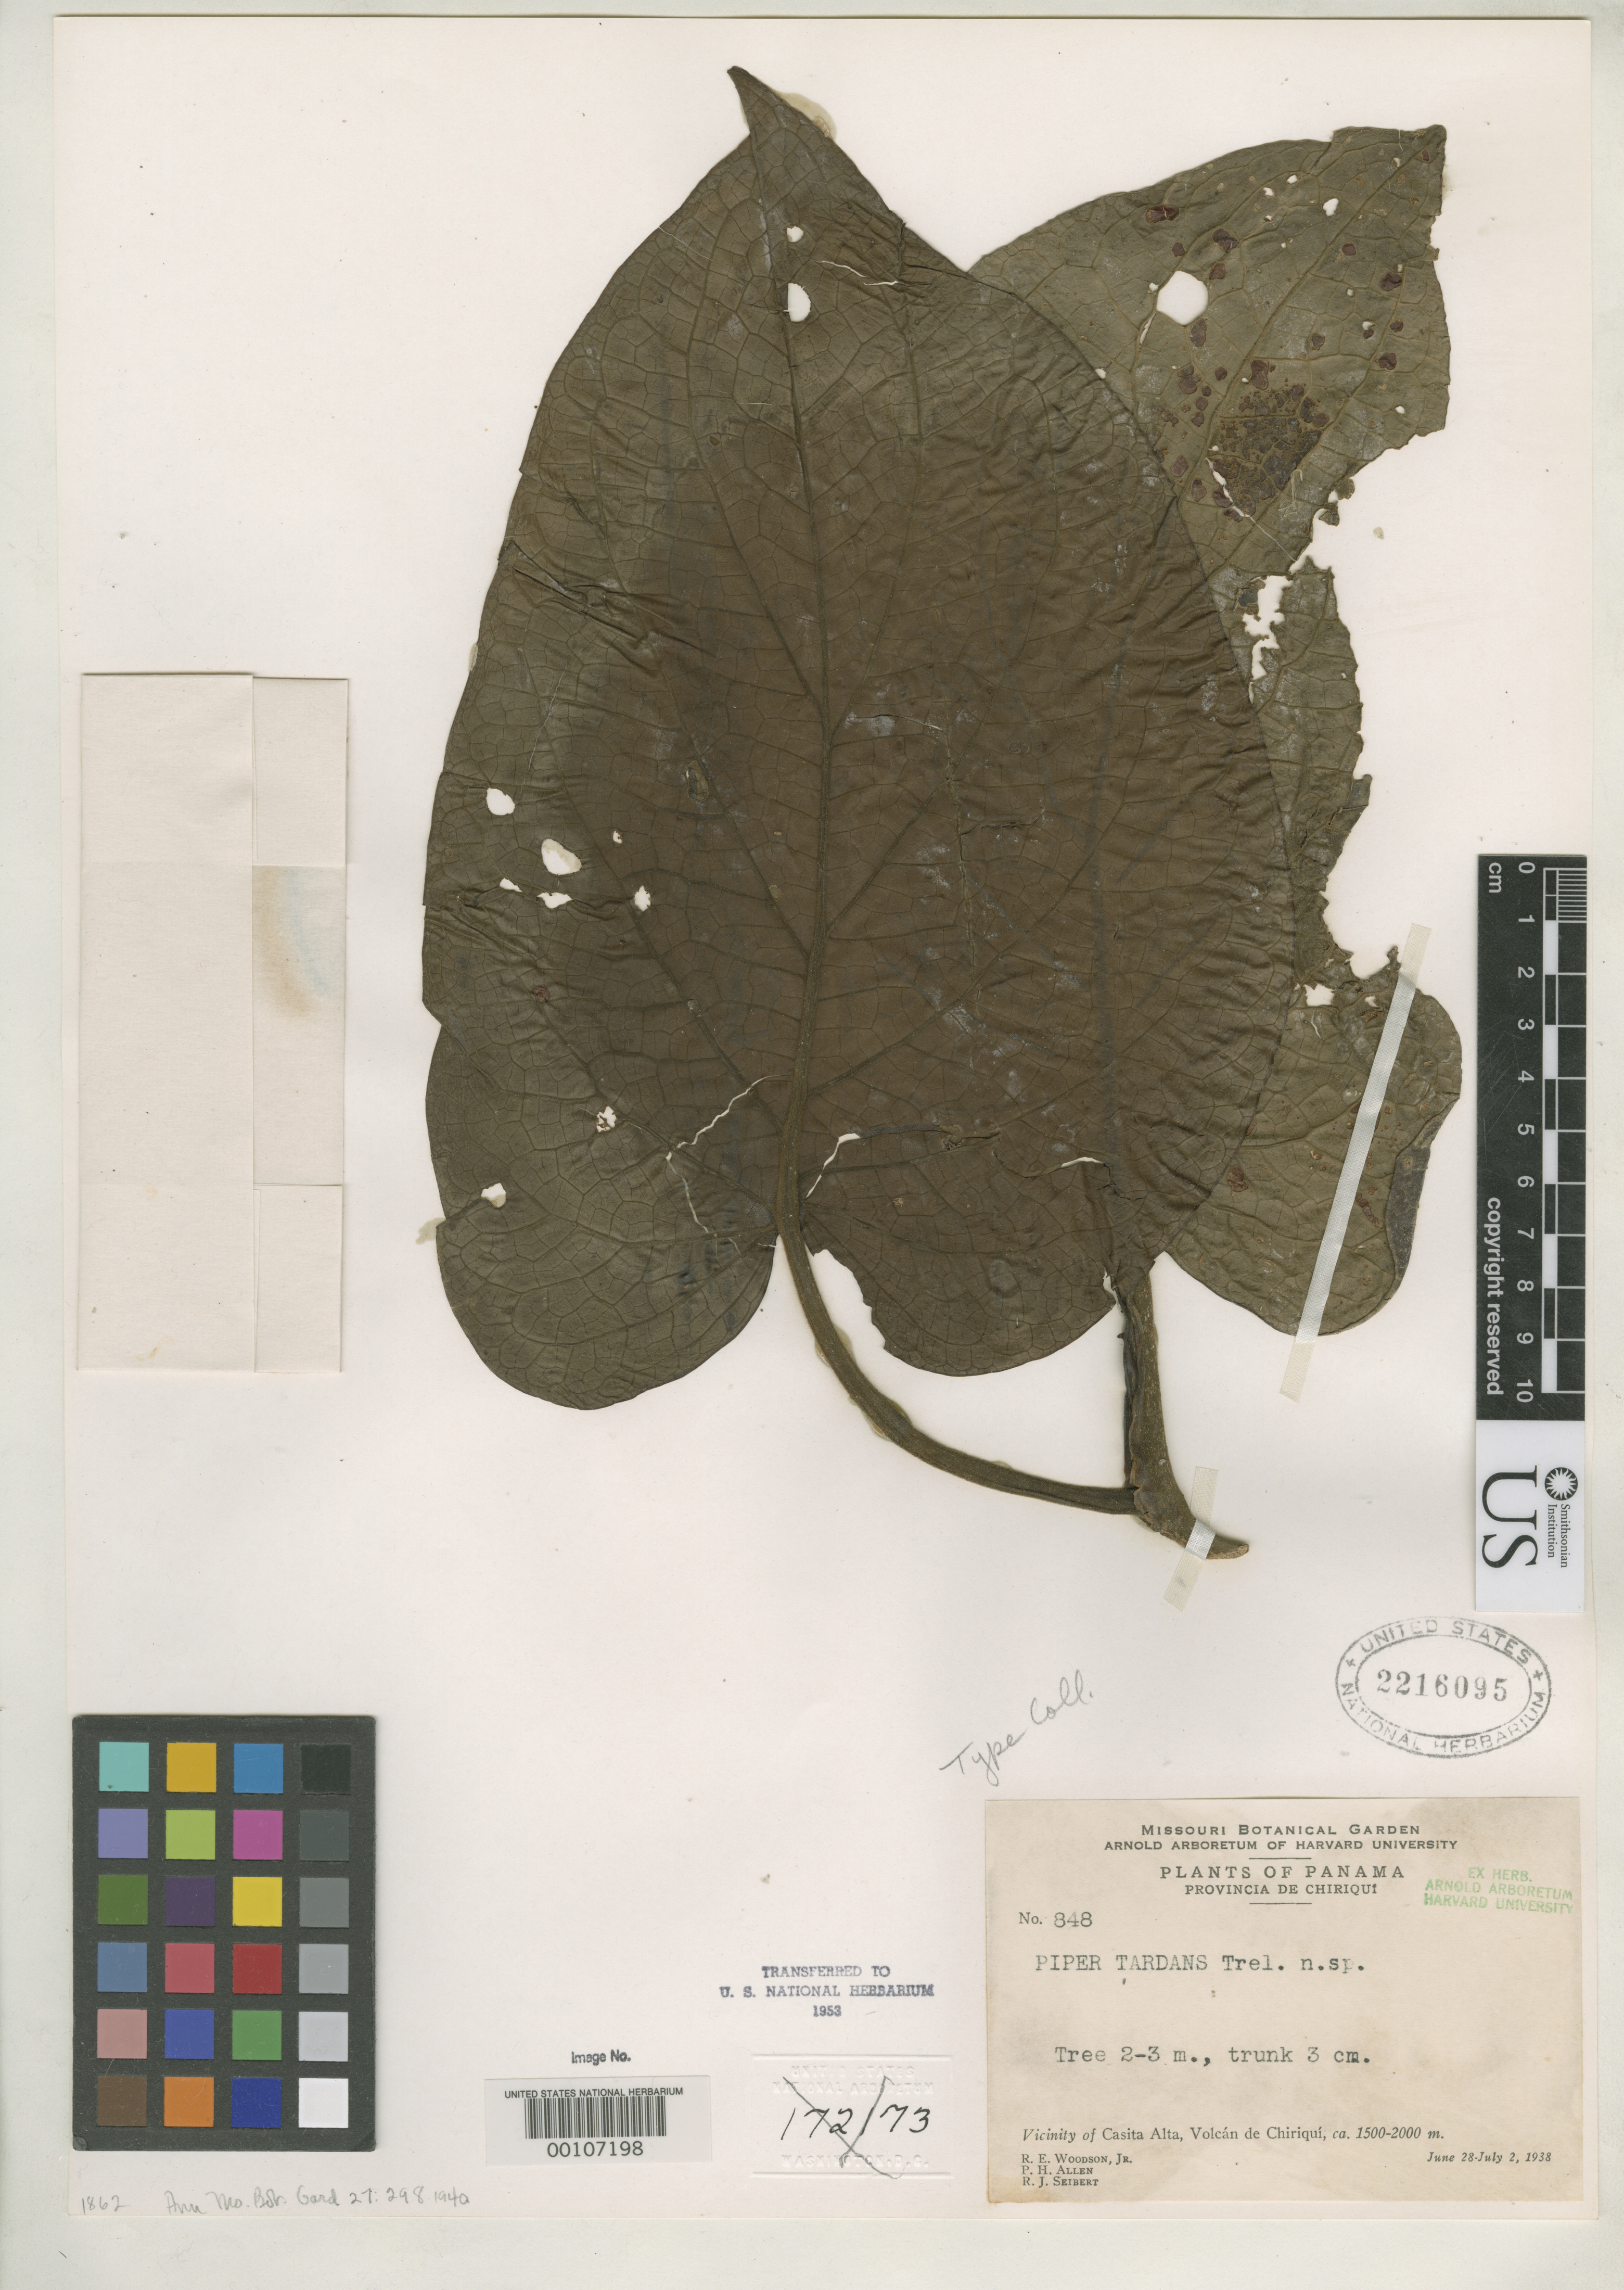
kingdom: Plantae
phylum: Tracheophyta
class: Magnoliopsida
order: Piperales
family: Piperaceae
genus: Piper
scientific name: Piper tardans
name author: Trel. in Woodson & Schery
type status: Isotype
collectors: R. E. Woodson, P. H. Allen & R. J. Seibert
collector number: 848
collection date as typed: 28 Jun 1938 to 02 Jul 1938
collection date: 1938-06-28/1938-07-02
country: Panama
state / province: Chiriquí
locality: Vicinity of Casita Alta, Volcan de Chiriqui.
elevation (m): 1500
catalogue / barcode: US 2216095